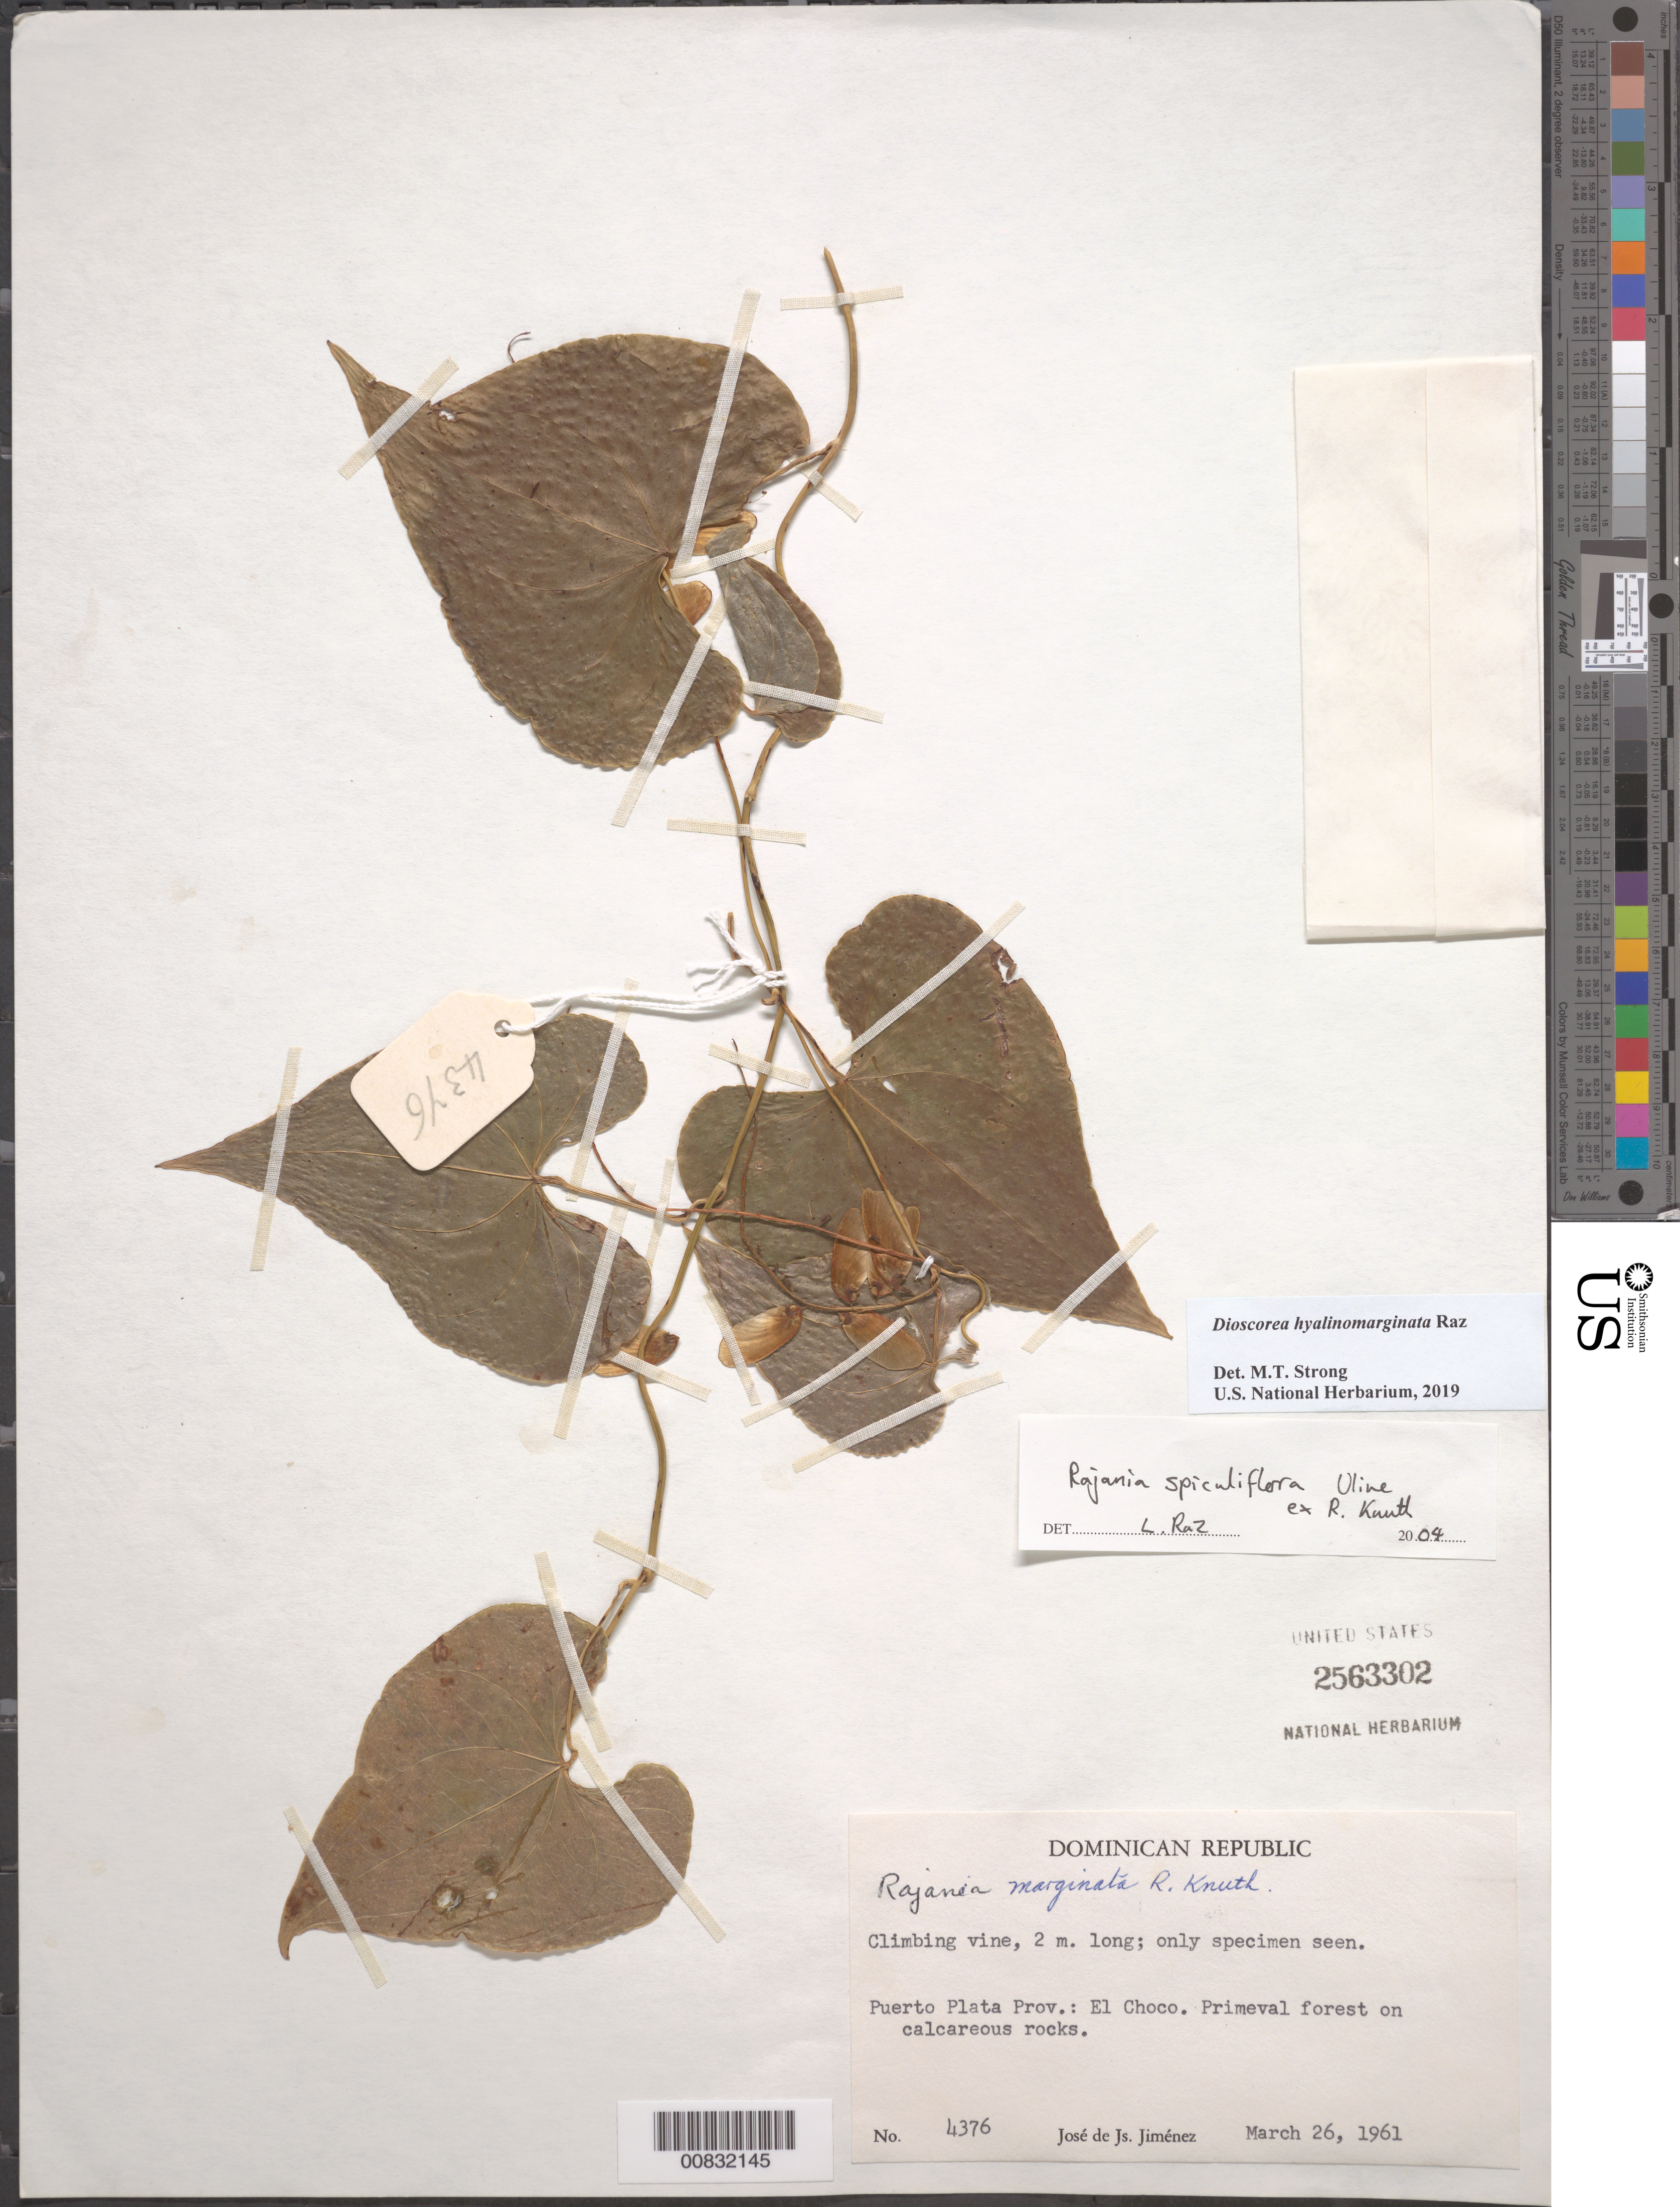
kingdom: Plantae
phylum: Tracheophyta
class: Liliopsida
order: Dioscoreales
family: Dioscoreaceae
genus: Dioscorea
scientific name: Dioscorea hyalinomarginata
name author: Raz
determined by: Strong, M. T., (US), Smithsonian Institution - National Museum of Natural History (UNITED STATES)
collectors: J. J. Jiménez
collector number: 4376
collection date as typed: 26 Mar 1961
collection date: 1961-03-26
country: Dominican Republic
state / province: Puerto Plata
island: Hispaniola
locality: El Choco.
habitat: Primeval forest on calcareous rocks.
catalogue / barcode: US 2563302